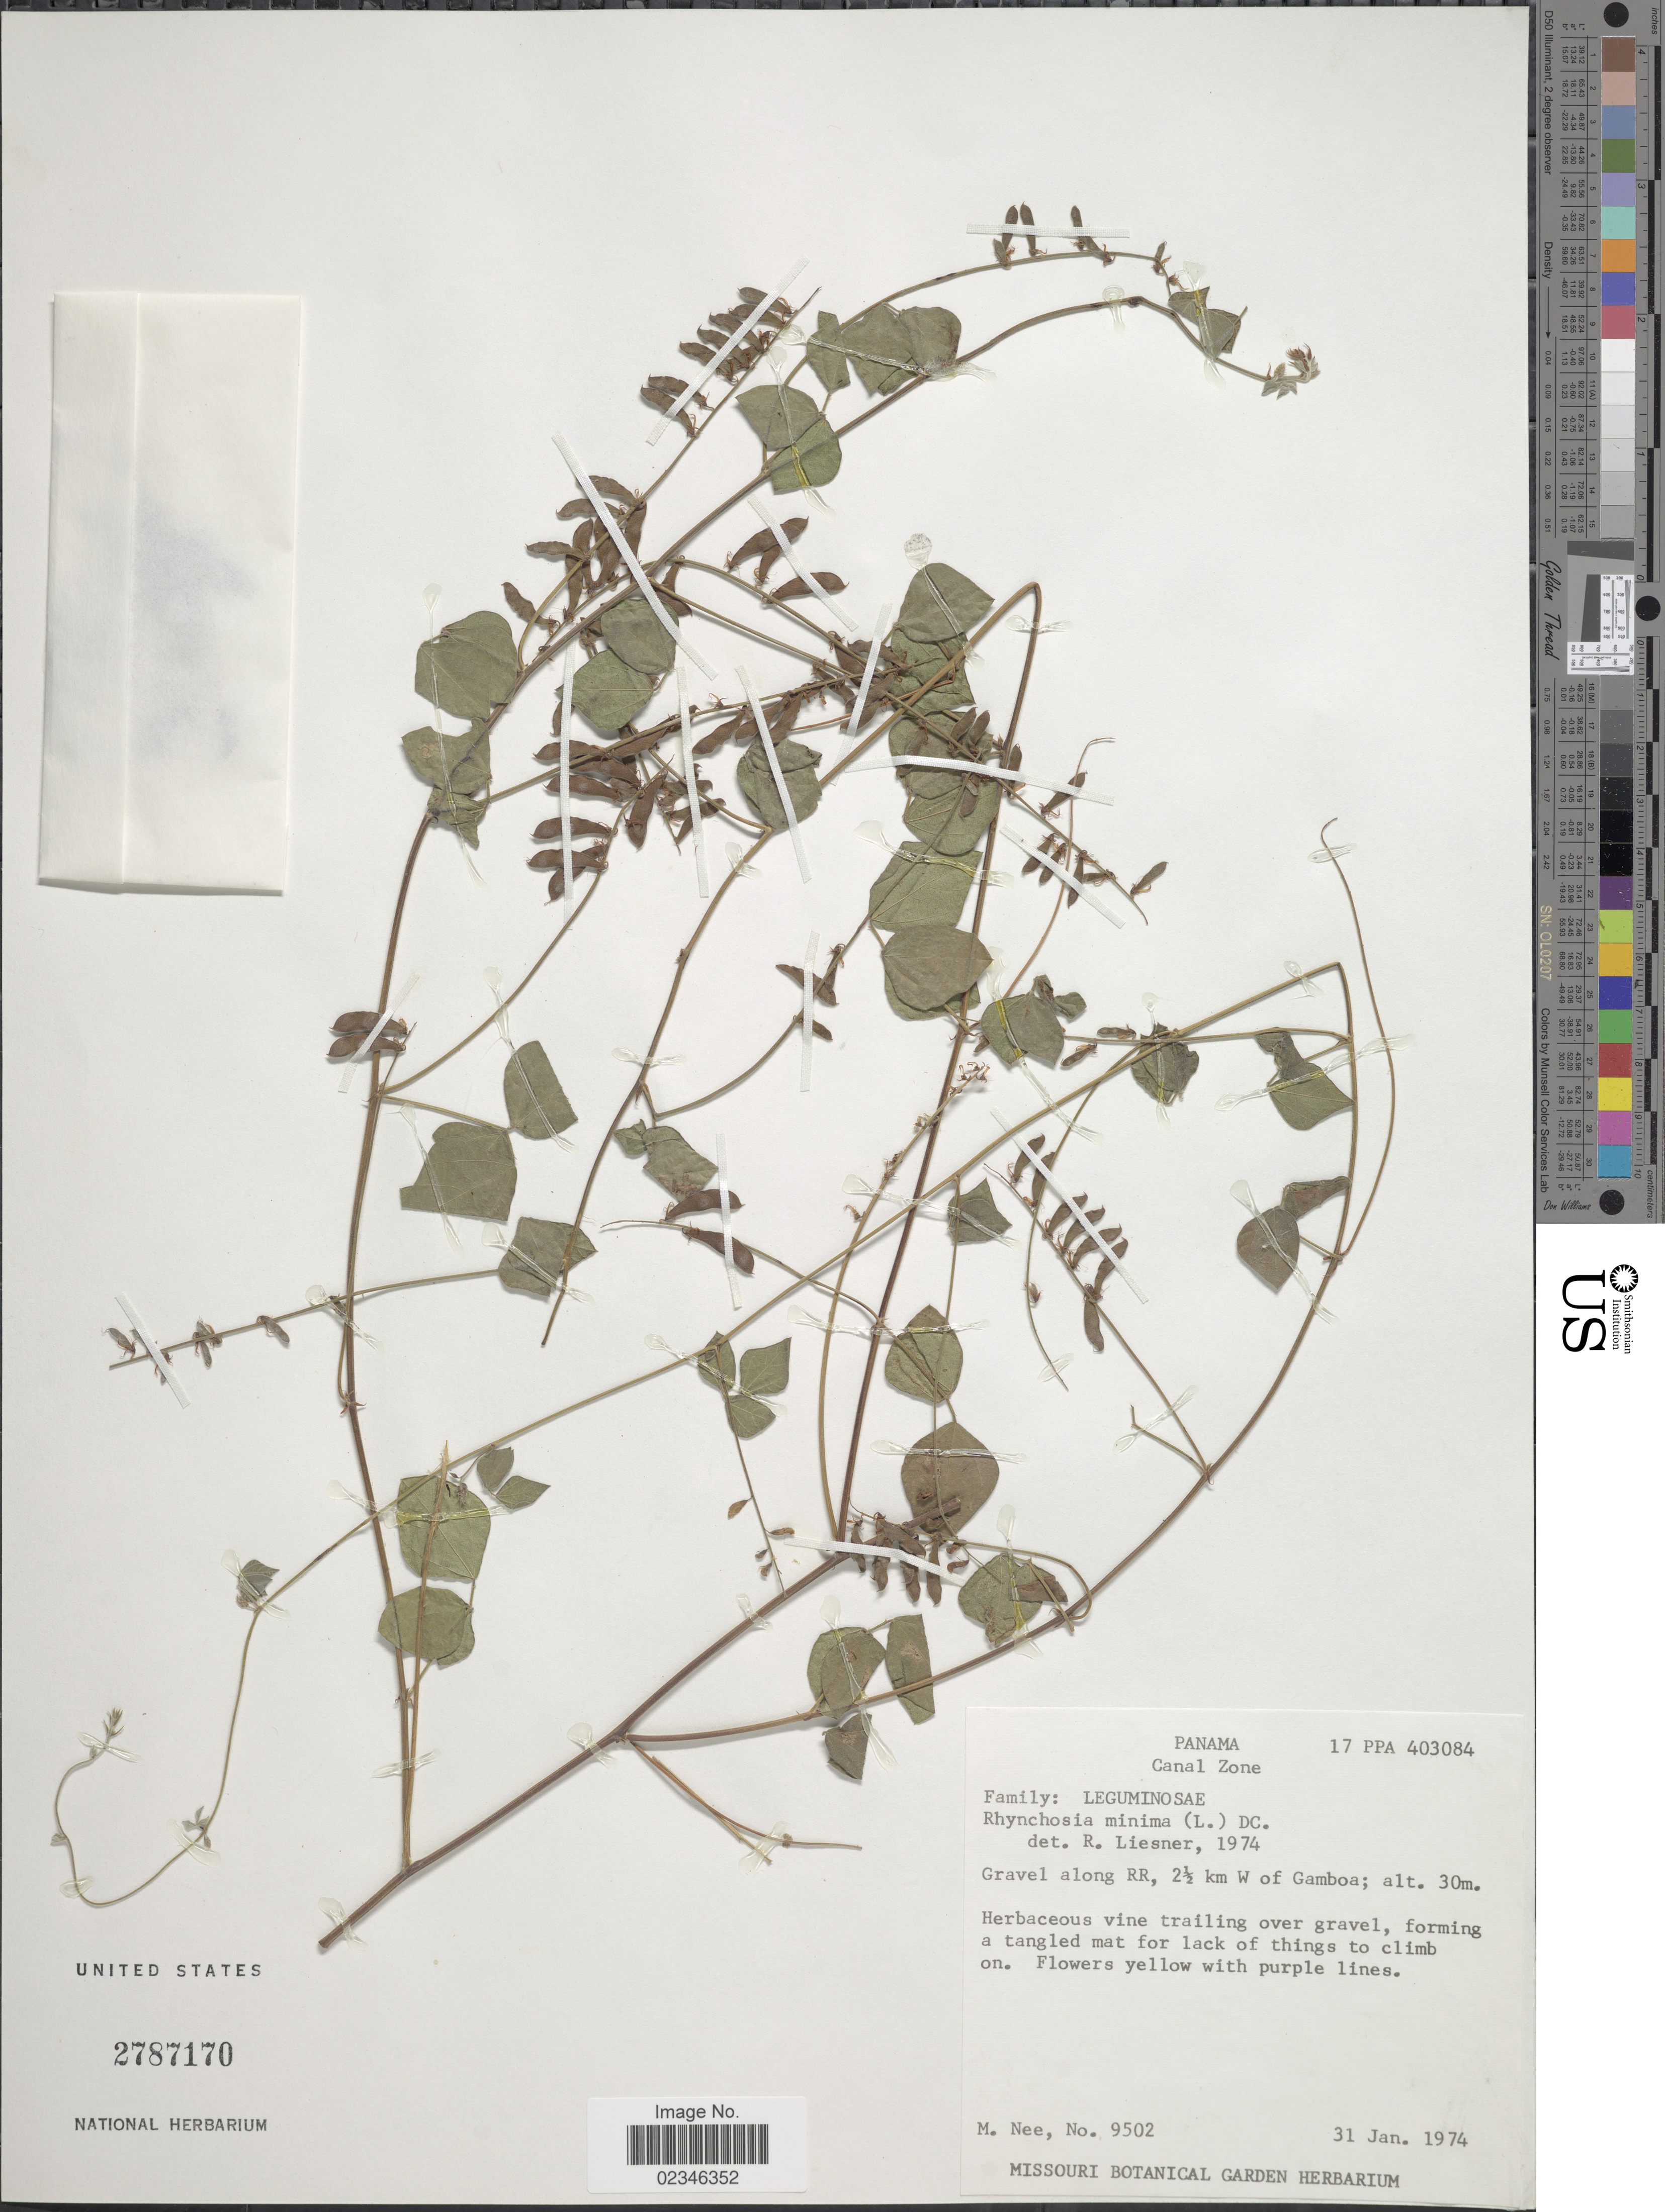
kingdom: Plantae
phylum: Tracheophyta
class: Magnoliopsida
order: Fabales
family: Fabaceae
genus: Rhynchosia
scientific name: Rhynchosia minima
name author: (L.) DC.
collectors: M. Nee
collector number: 9502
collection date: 1974-01-31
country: Panama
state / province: Colón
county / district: Canal Zone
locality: Canal Zone. Gravel along RR, 2½ km W of Gamboa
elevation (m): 30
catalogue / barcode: US 2787170